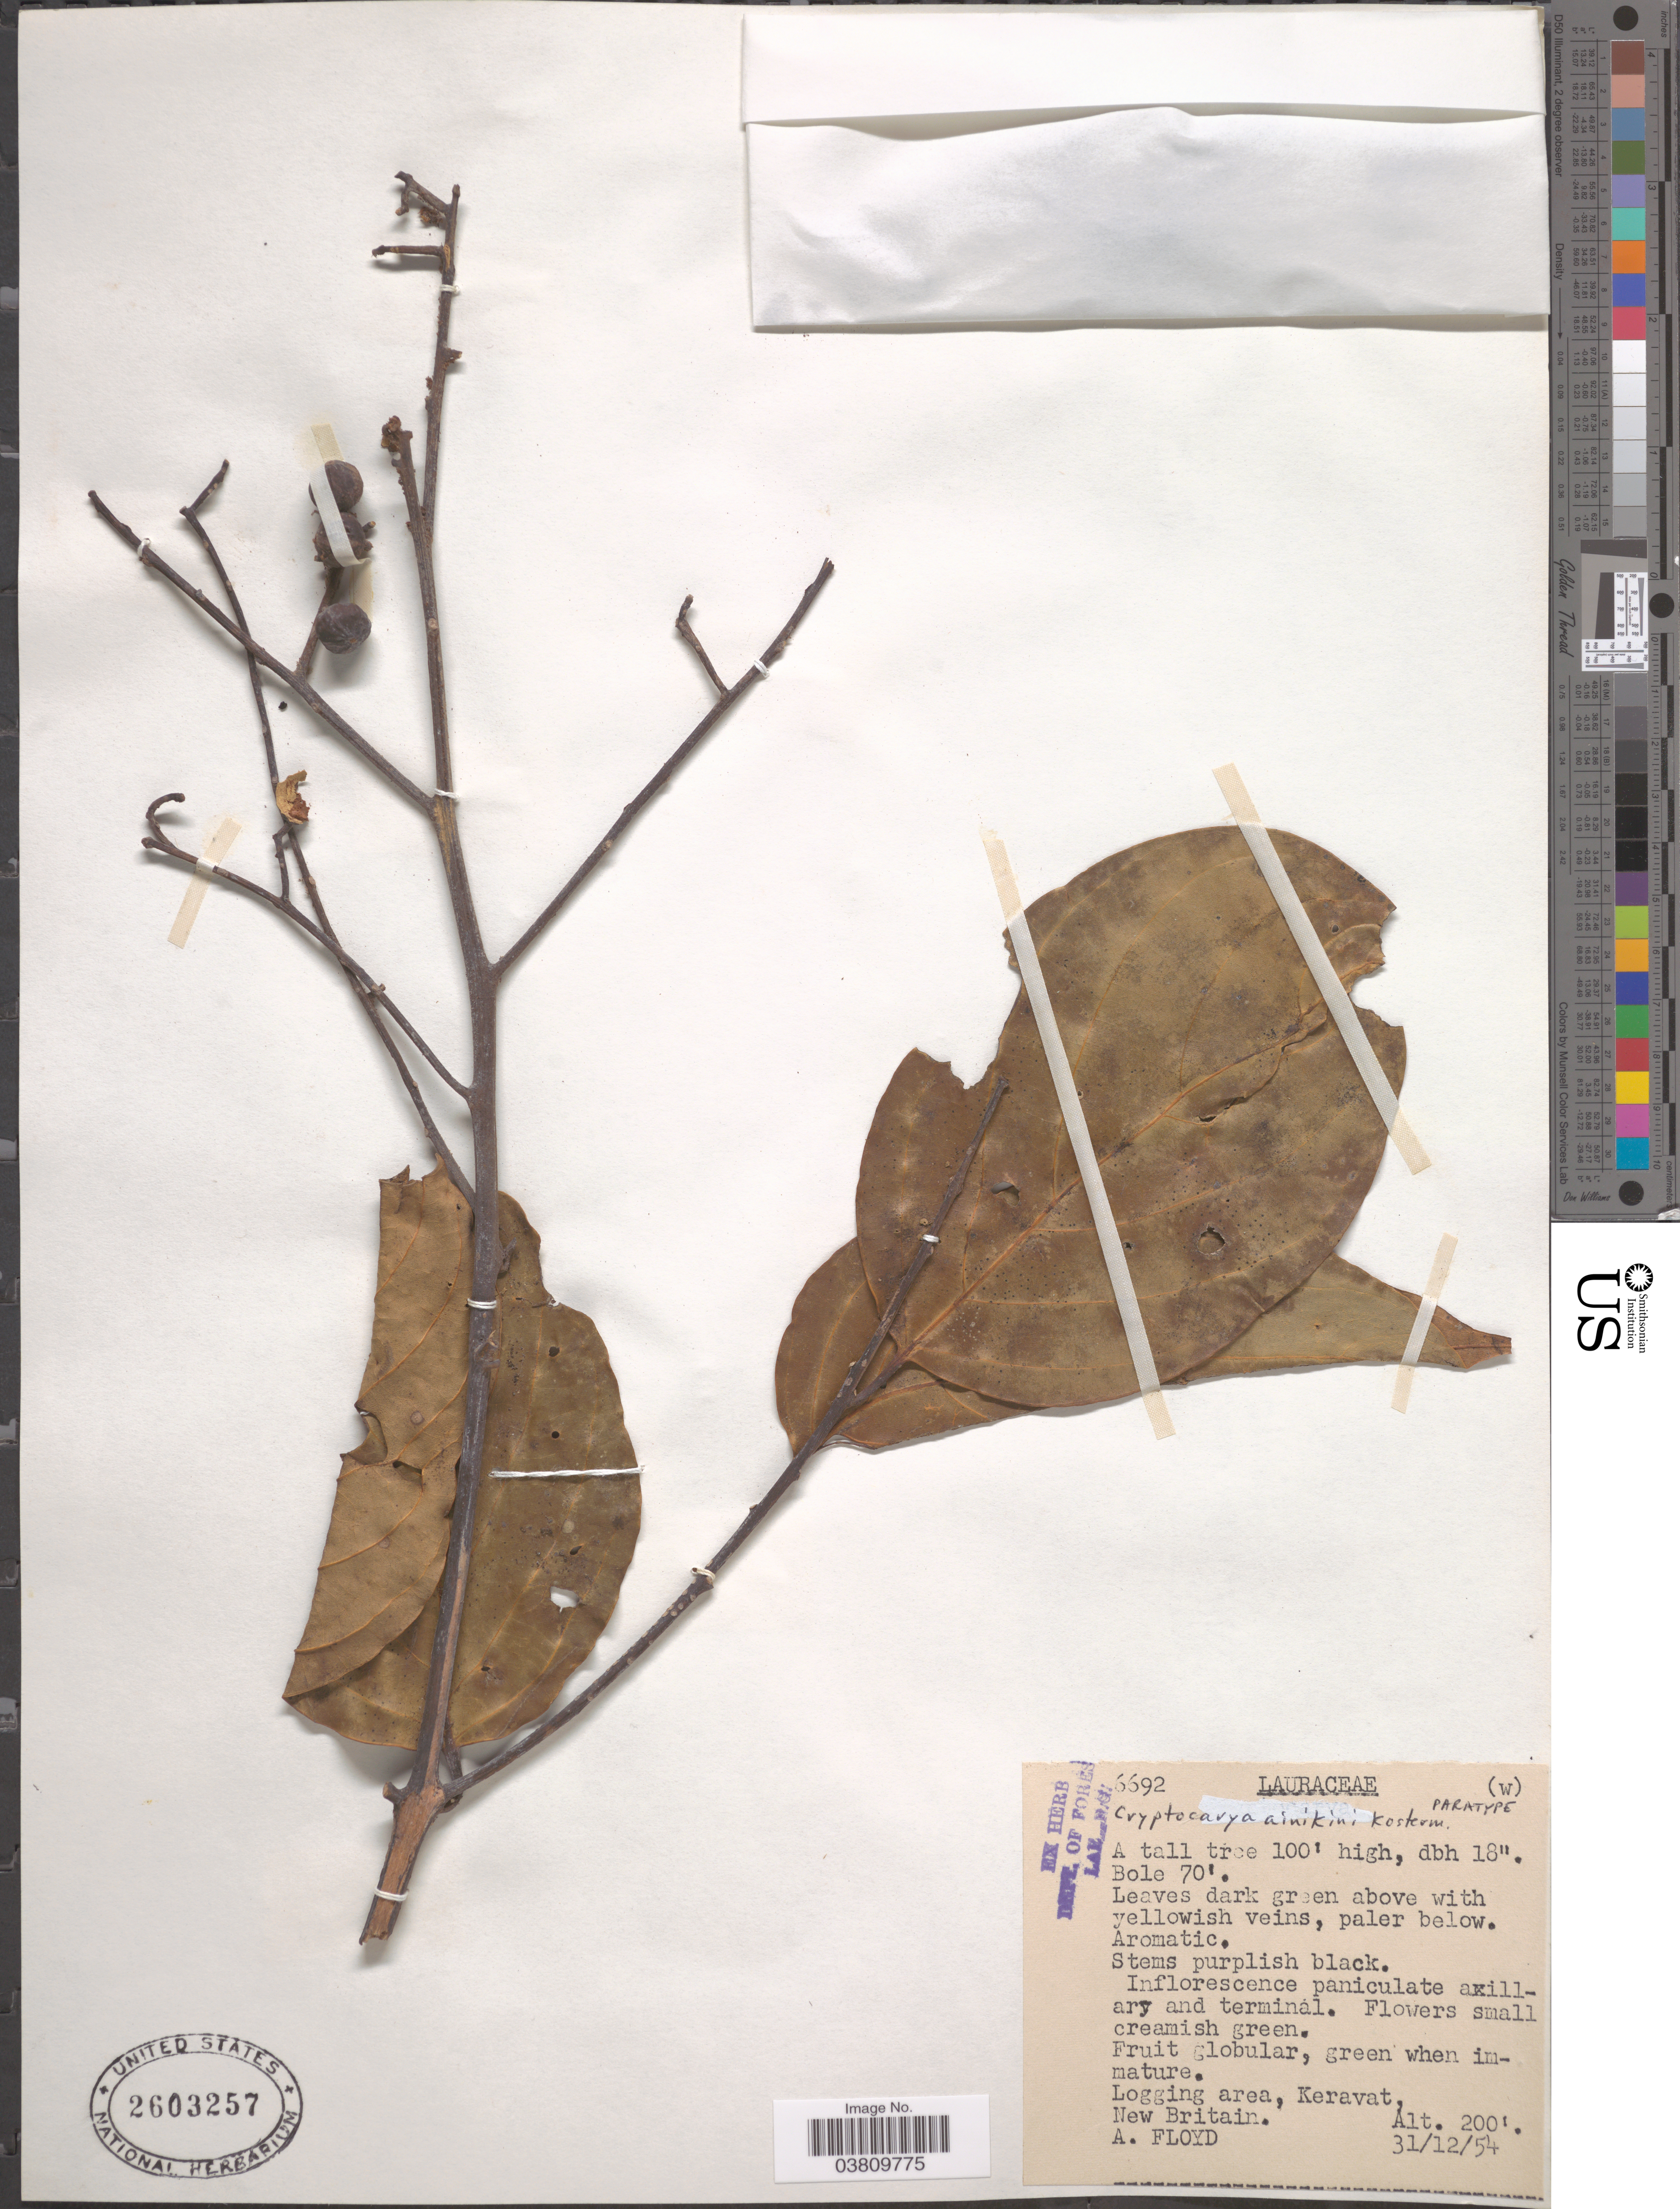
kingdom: Plantae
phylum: Tracheophyta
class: Magnoliopsida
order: Laurales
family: Lauraceae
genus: Cryptocarya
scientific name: Cryptocarya ainikinii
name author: Kosterm.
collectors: A. Floyd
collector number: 6692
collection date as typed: Transcribed d/m/y: 31/12/54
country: Papua New Guinea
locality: Logging area, Keravat, New Britain.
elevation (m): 61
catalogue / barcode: US 2603257